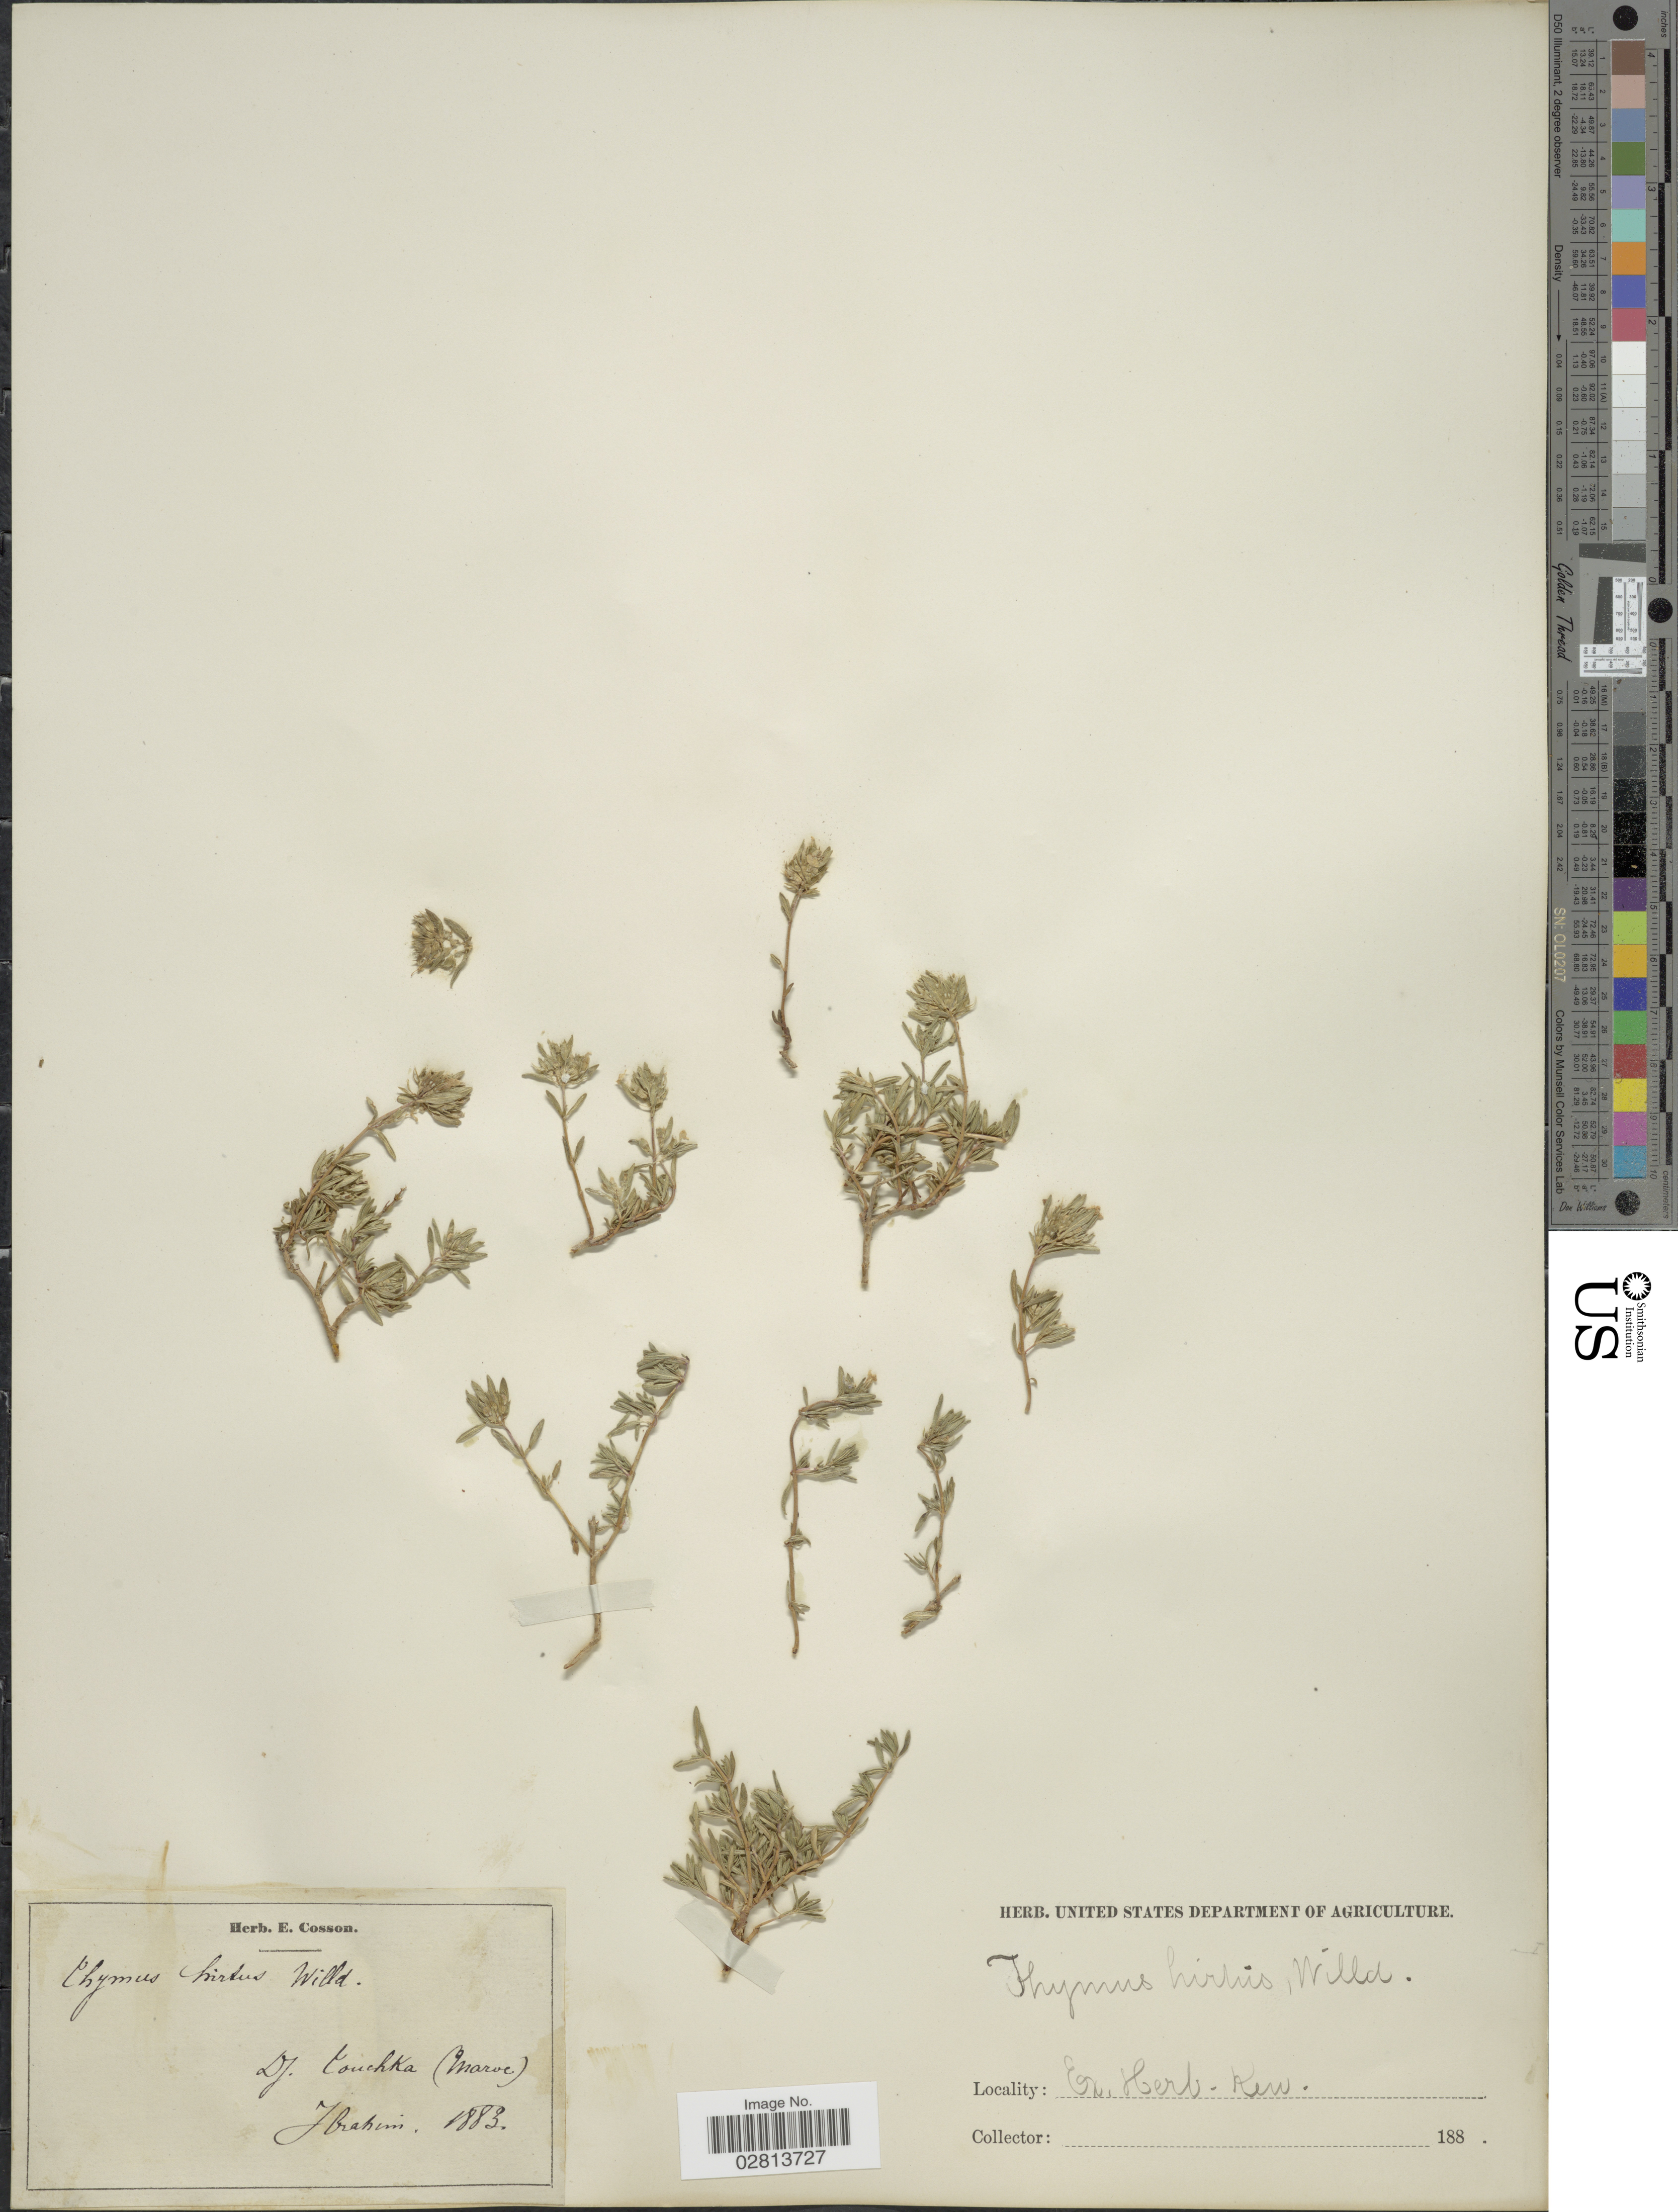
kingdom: Plantae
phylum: Tracheophyta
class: Magnoliopsida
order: Lamiales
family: Lamiaceae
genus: Thymus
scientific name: Thymus hirtus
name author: Banks & Sol.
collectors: -. Ibrahim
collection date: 1883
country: Morocco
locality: Dj. Touchka (Maroc).